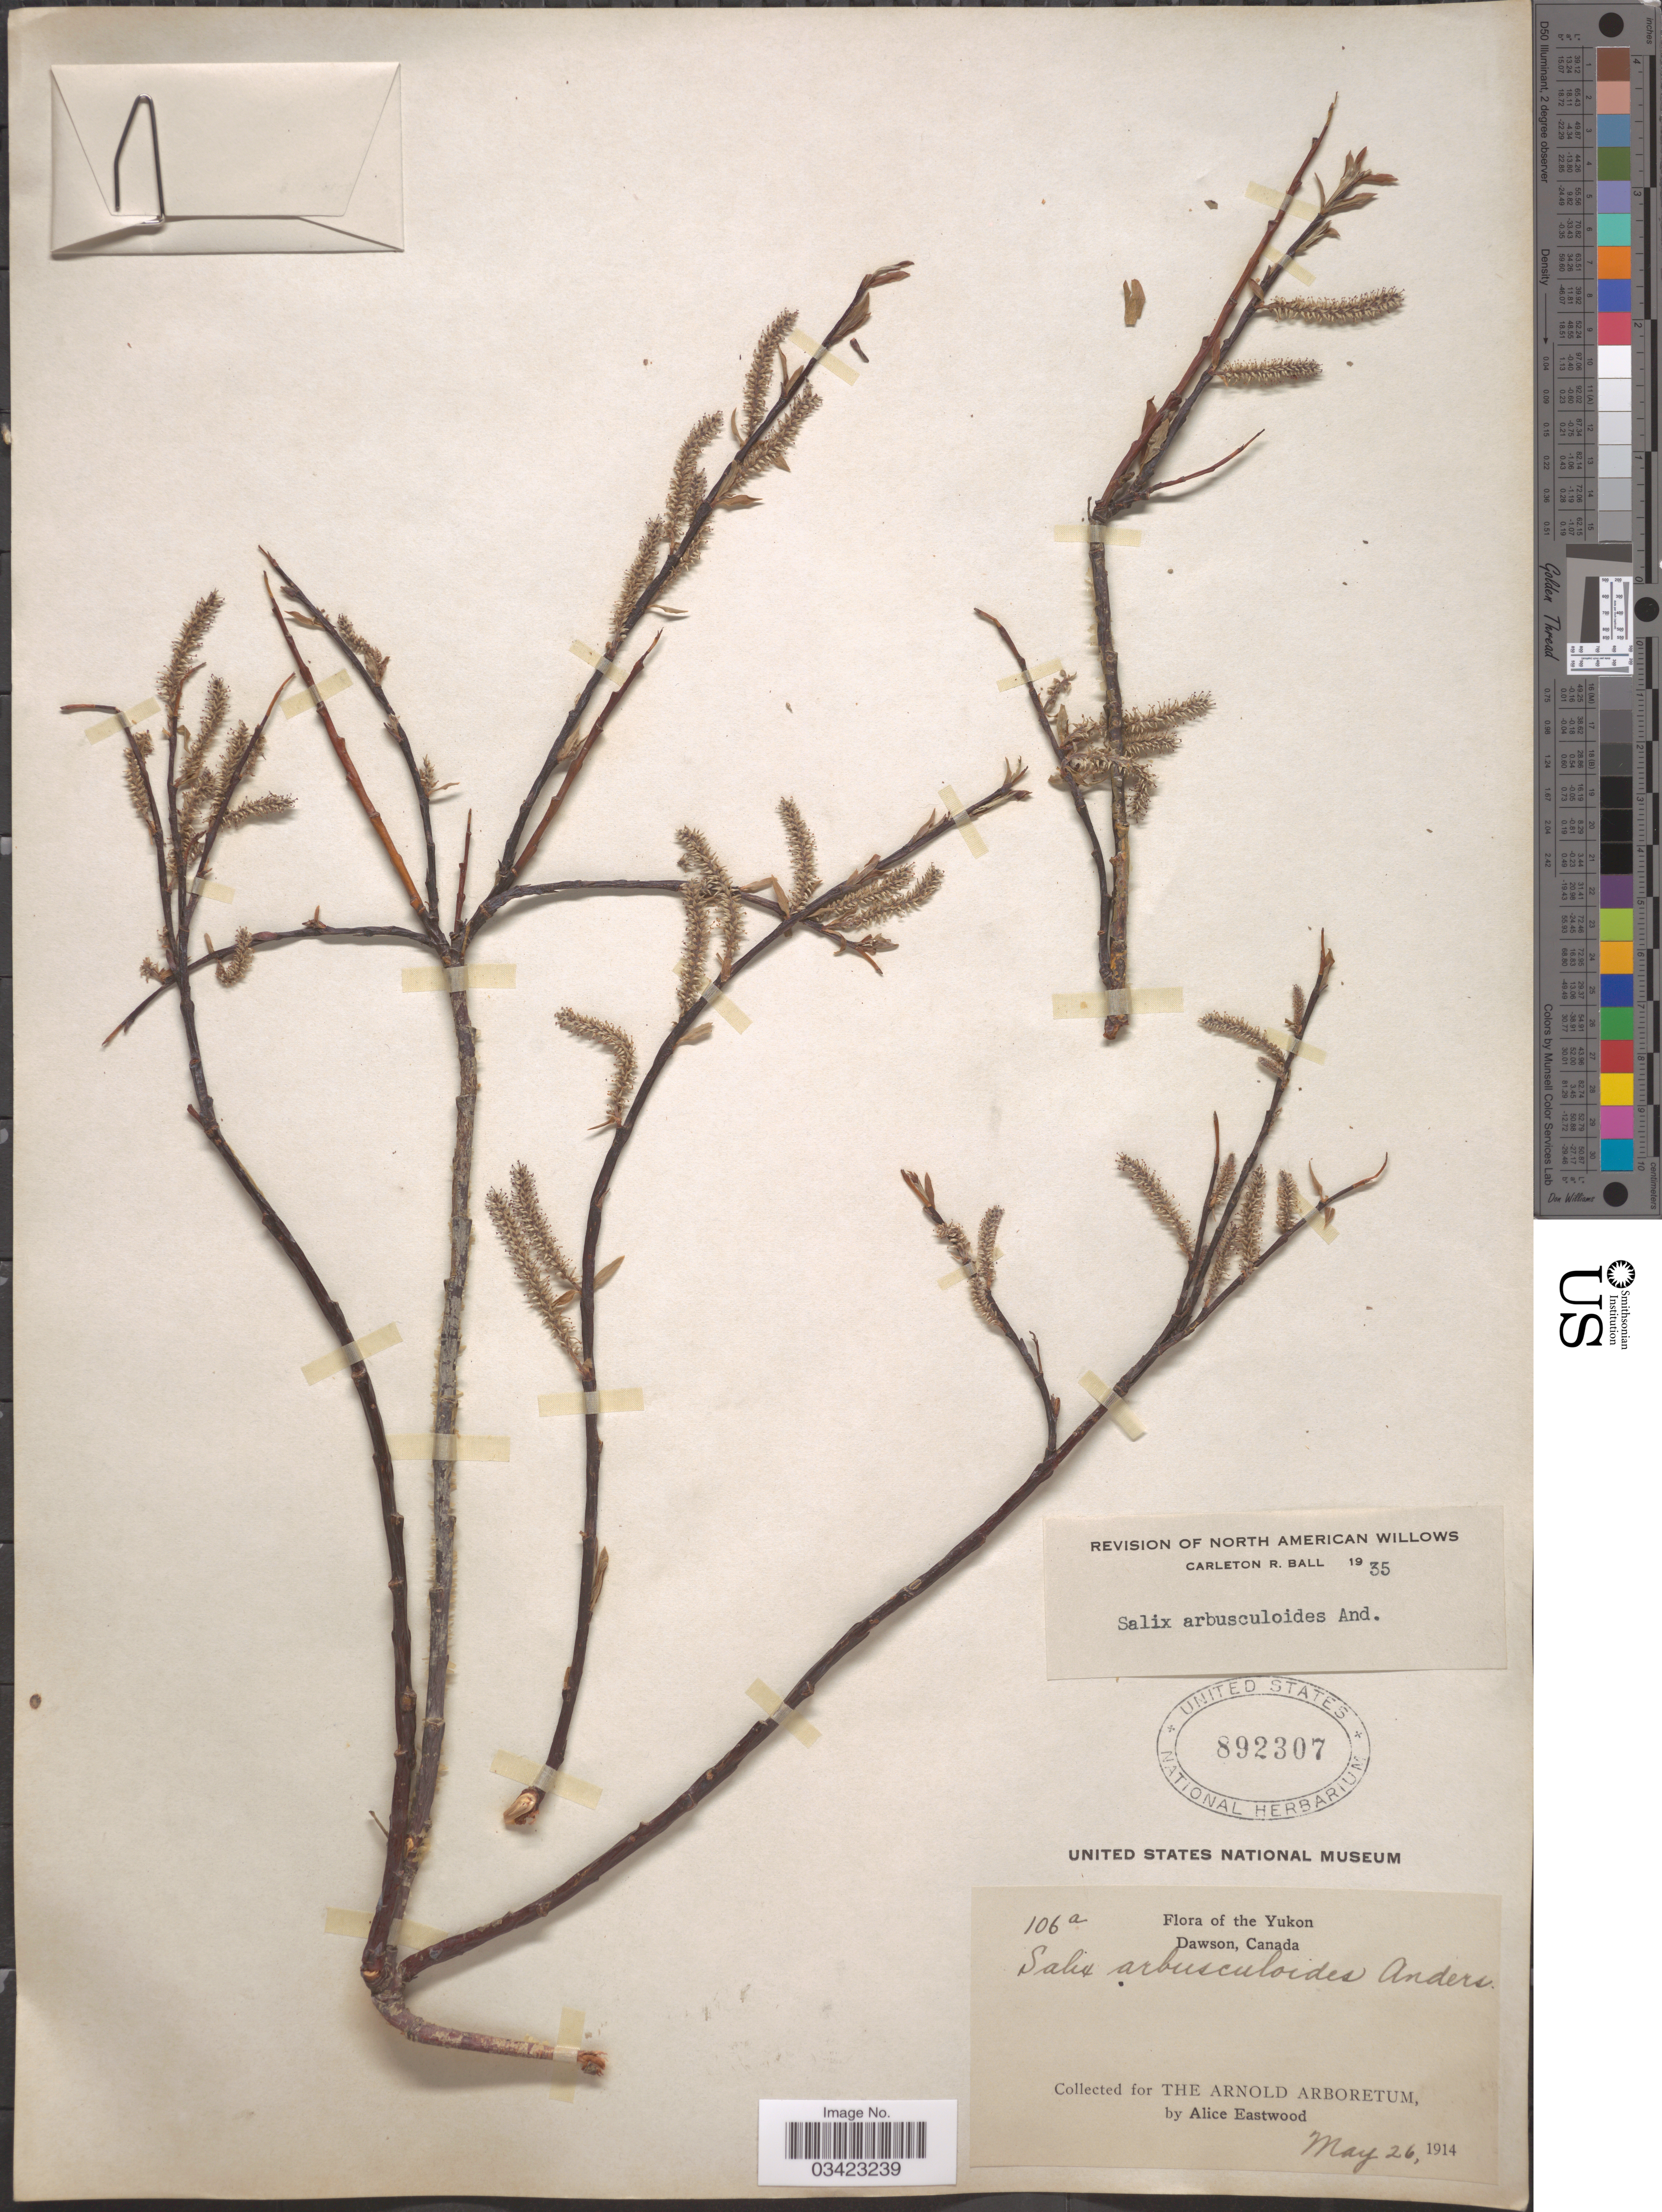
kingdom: Plantae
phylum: Tracheophyta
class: Magnoliopsida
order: Malpighiales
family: Salicaceae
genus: Salix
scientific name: Salix arbusculoides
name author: Andersson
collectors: A. Eastwood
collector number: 106a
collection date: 1914-05-26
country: Canada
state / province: Yukon Territory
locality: Yukon, Dawson.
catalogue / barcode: US 892307